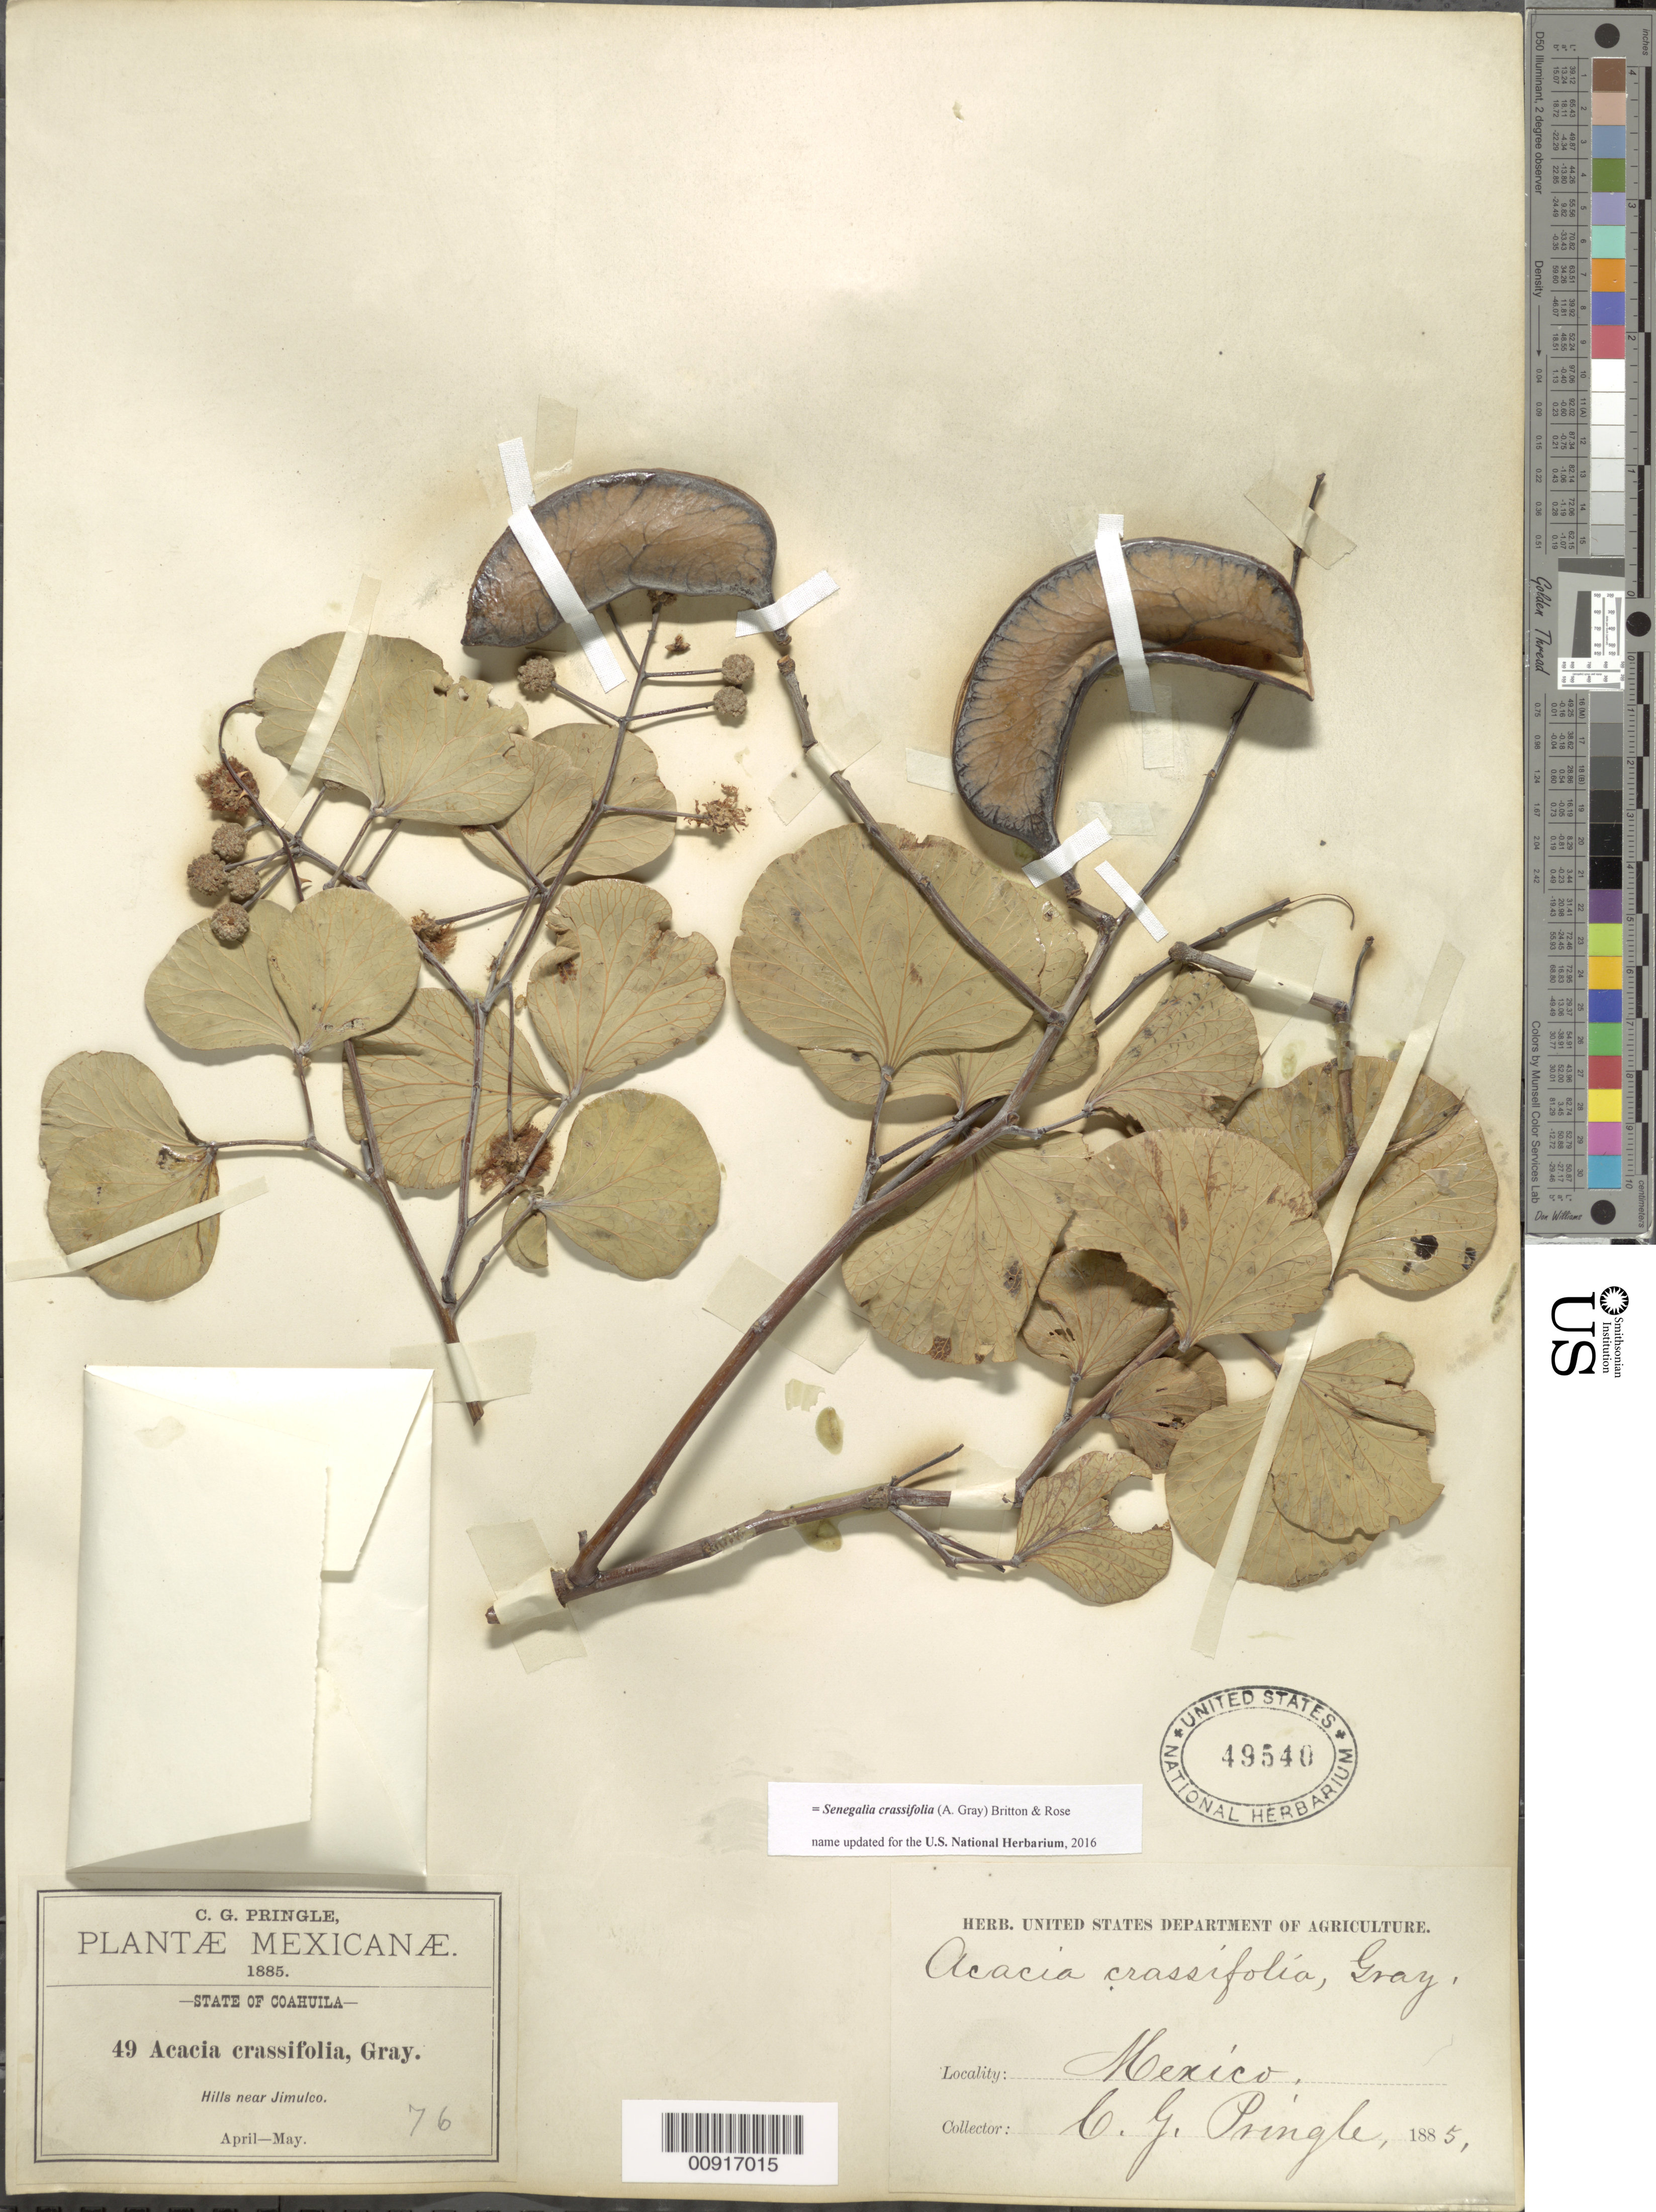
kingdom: Plantae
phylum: Tracheophyta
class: Magnoliopsida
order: Fabales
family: Fabaceae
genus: Senegalia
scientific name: Senegalia crassifolia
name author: (A. Gray) Britton & Rose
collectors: C. G. Pringle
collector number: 49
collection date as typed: Apr 1885 to -- May 1885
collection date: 1885-04/1885-05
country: Mexico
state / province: Coahuila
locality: Near Jimulco, State of Coahuila.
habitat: Hills.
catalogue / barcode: US 49540